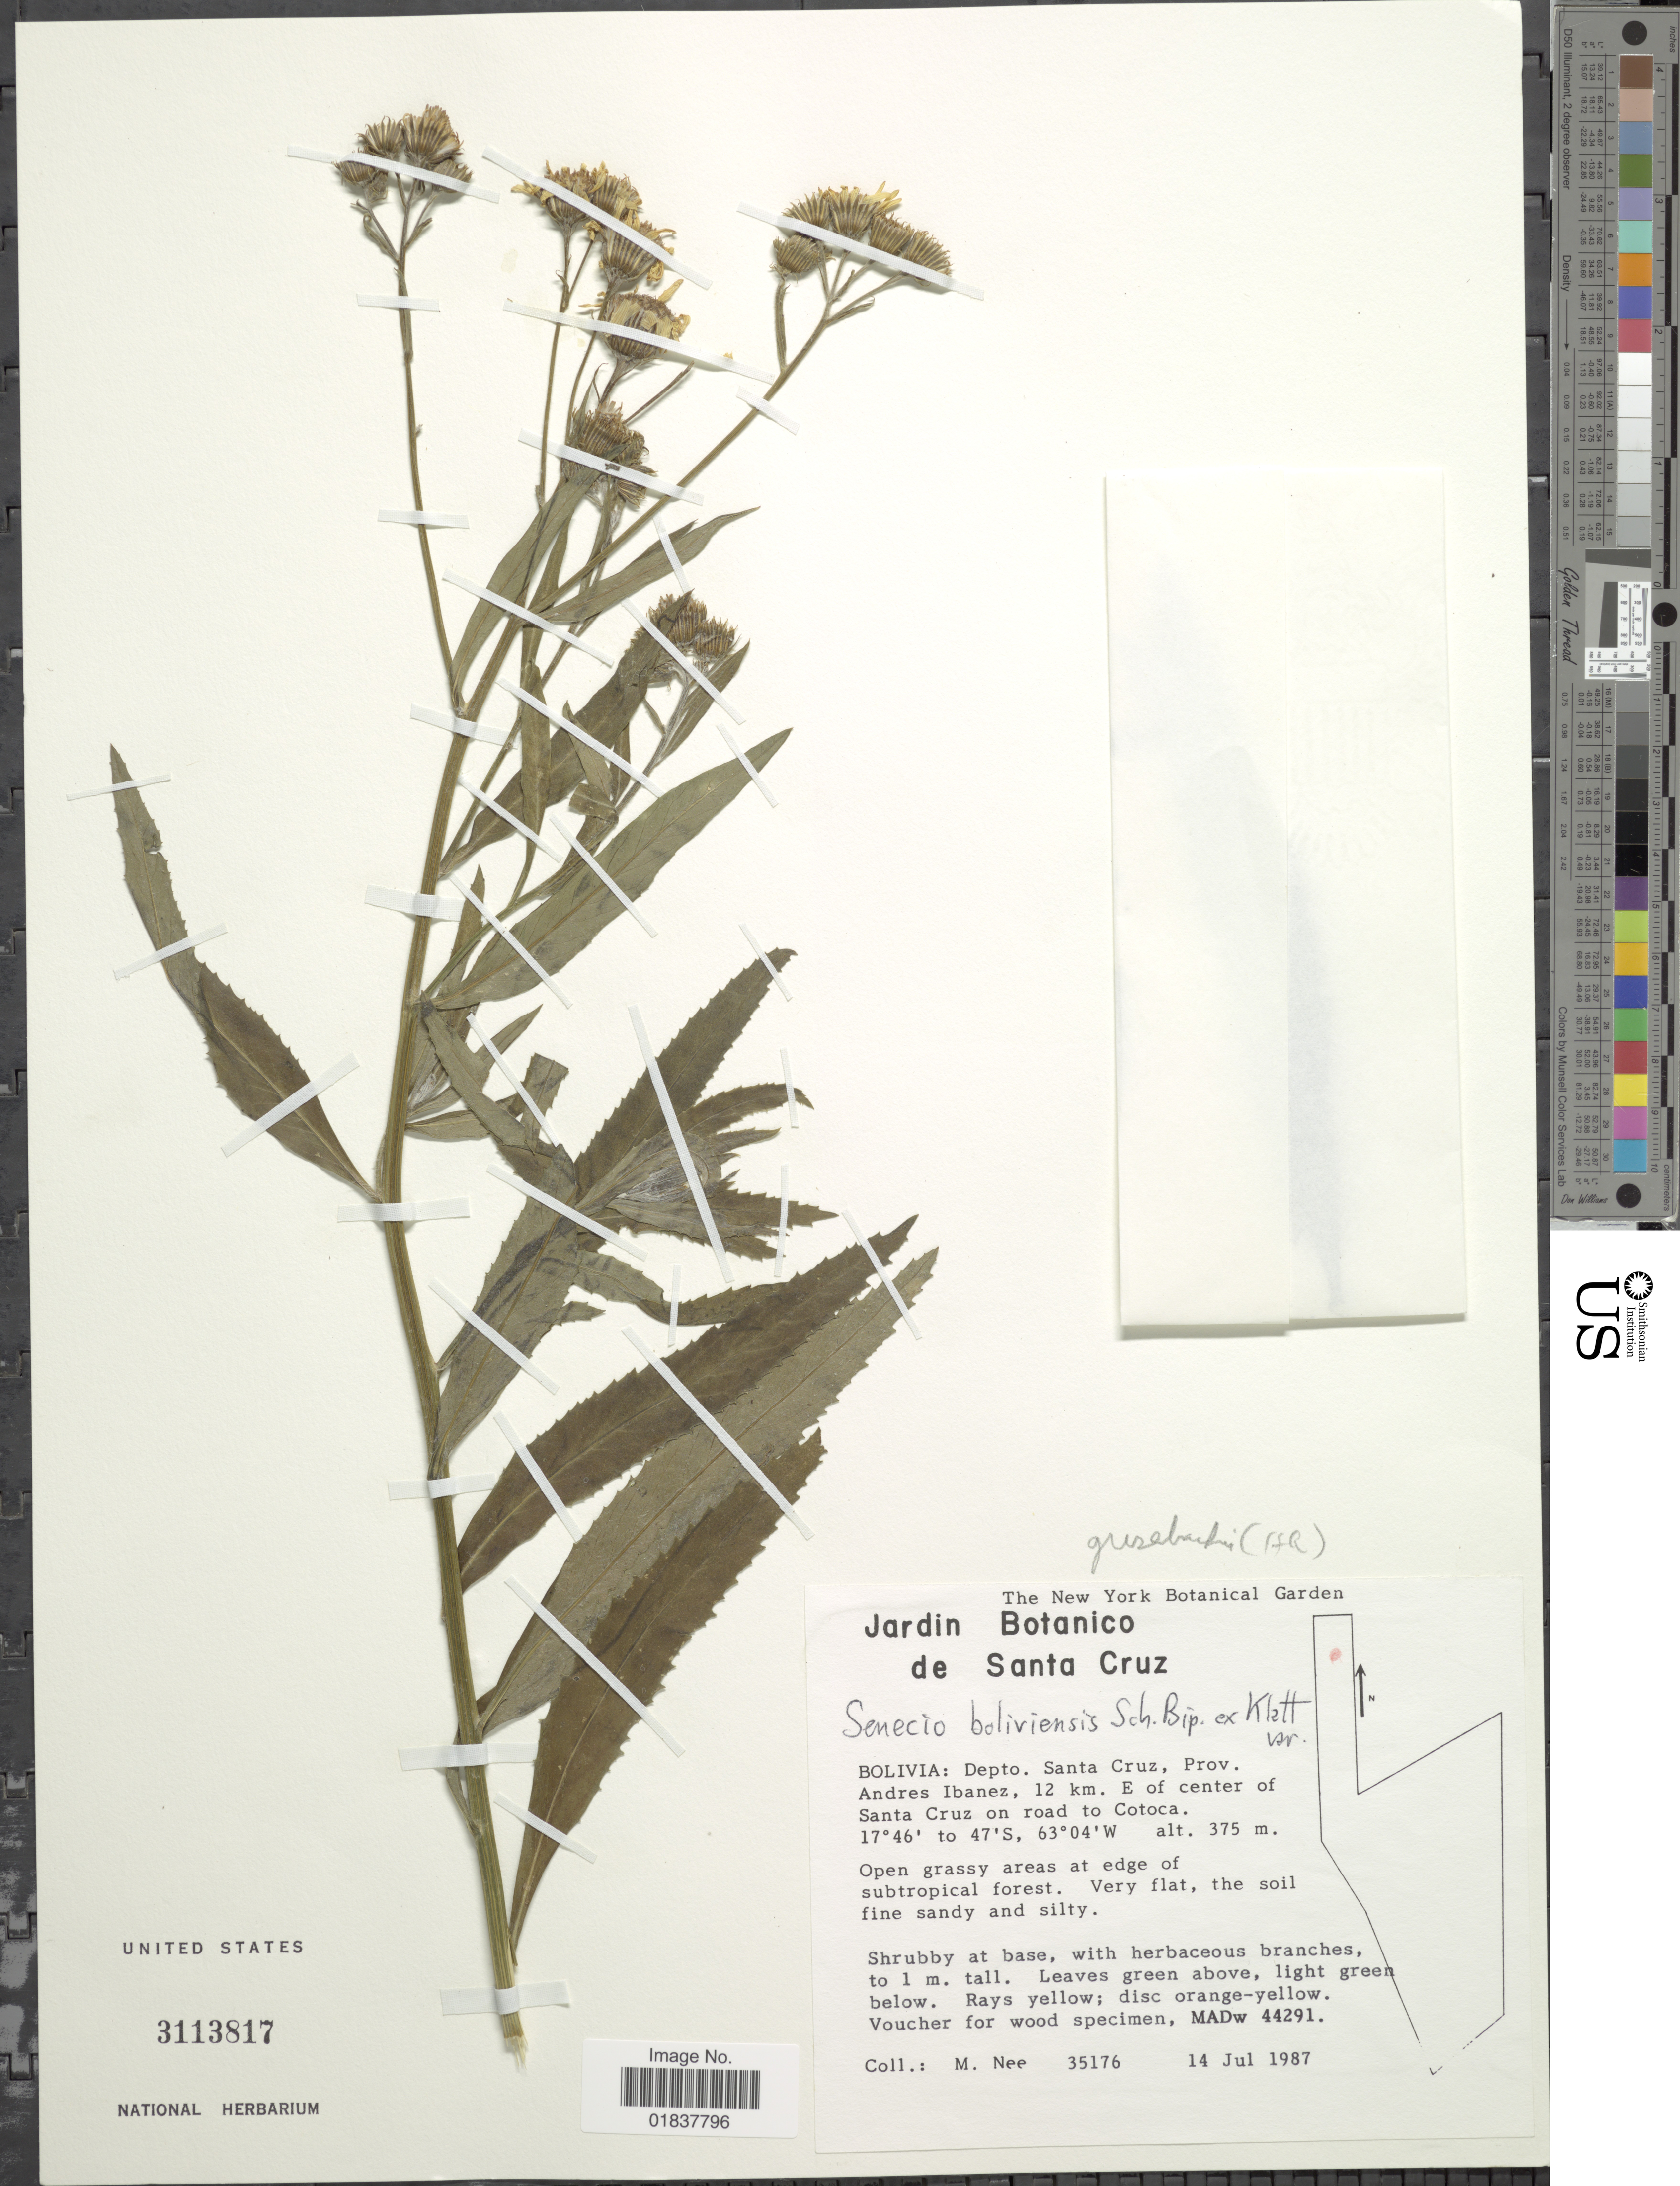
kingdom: Plantae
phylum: Tracheophyta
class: Magnoliopsida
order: Asterales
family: Asteraceae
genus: Senecio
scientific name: Senecio grisebachii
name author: Baker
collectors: M. Nee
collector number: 35176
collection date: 1987-07-14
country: Bolivia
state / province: Santa Cruz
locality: Prov Andres Ibanez, 12 km E of center of Santa Cruz on road to Cotoca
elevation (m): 375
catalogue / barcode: US 3113817